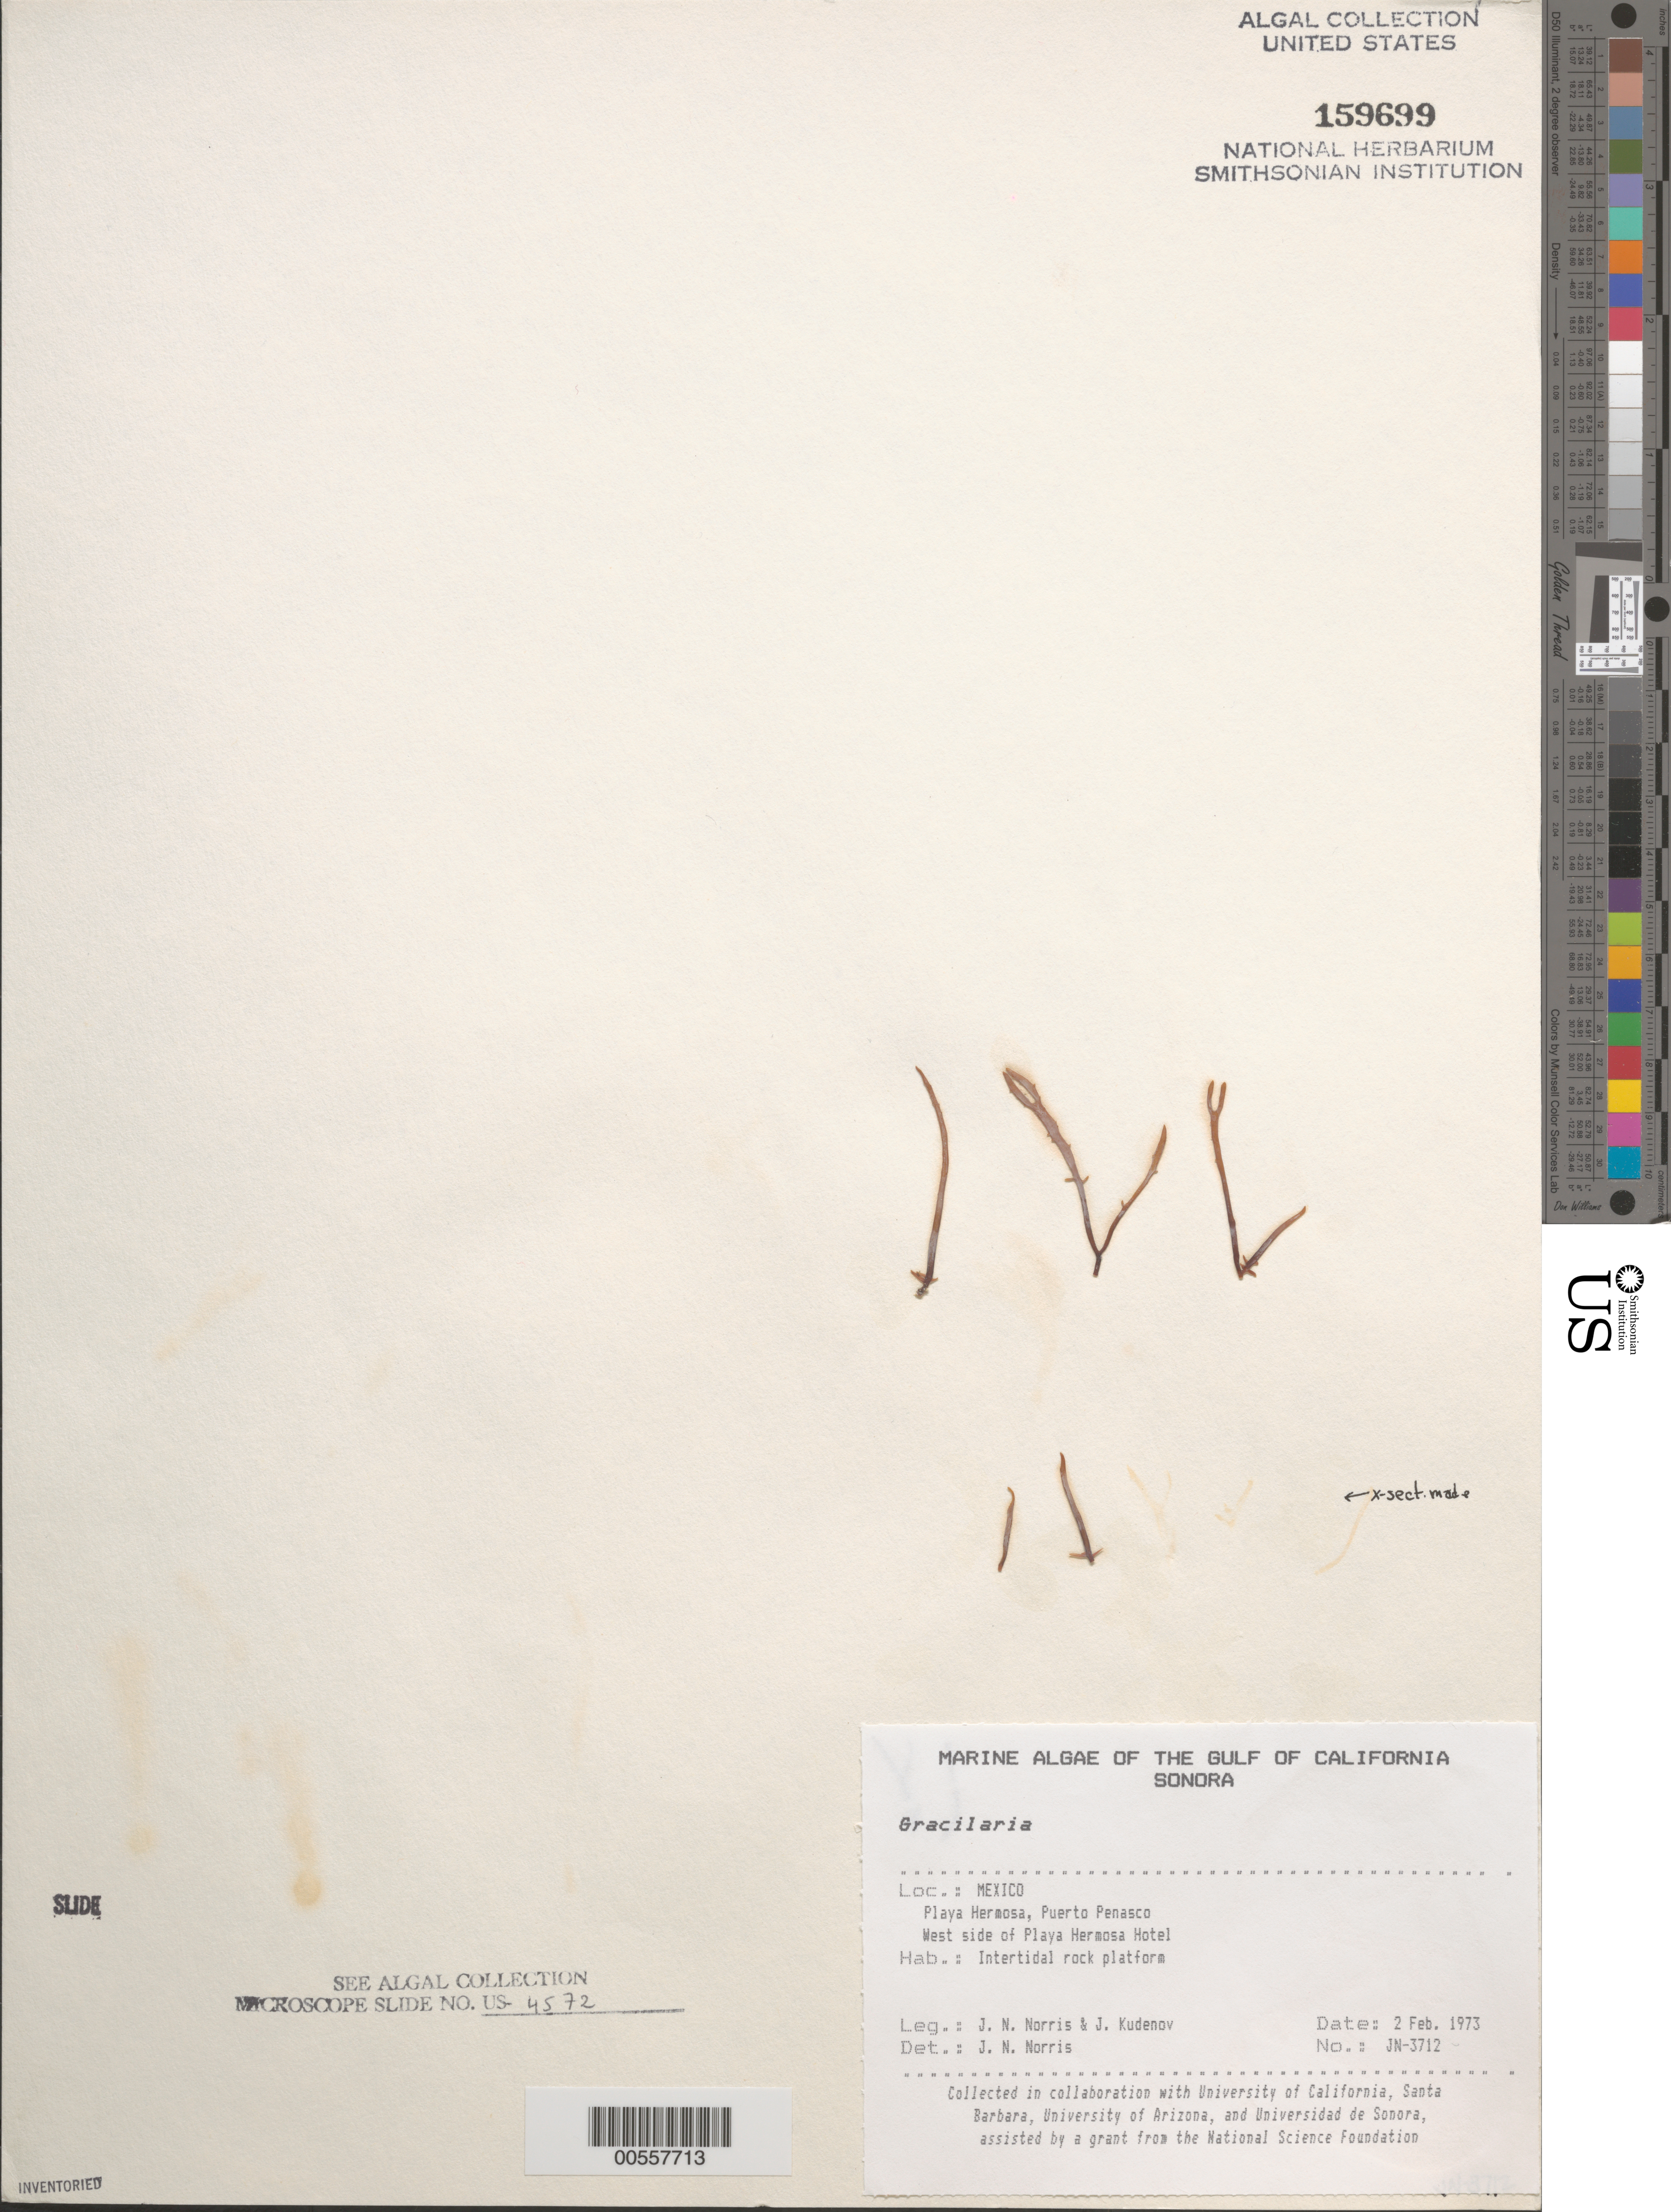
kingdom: Plantae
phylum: Rhodophyta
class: Florideophyceae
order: Gracilariales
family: Gracilariaceae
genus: Gracilaria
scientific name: Gracilaria sp.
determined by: Norris, James N.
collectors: J. N. Norris & J. Kudenov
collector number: JN-3712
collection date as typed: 02 Feb 1973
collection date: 1973-02-02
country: Mexico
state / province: Sonora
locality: Playa Hermosa, Puerto Penasco, Playa Hermosa Hotel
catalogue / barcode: US 159699